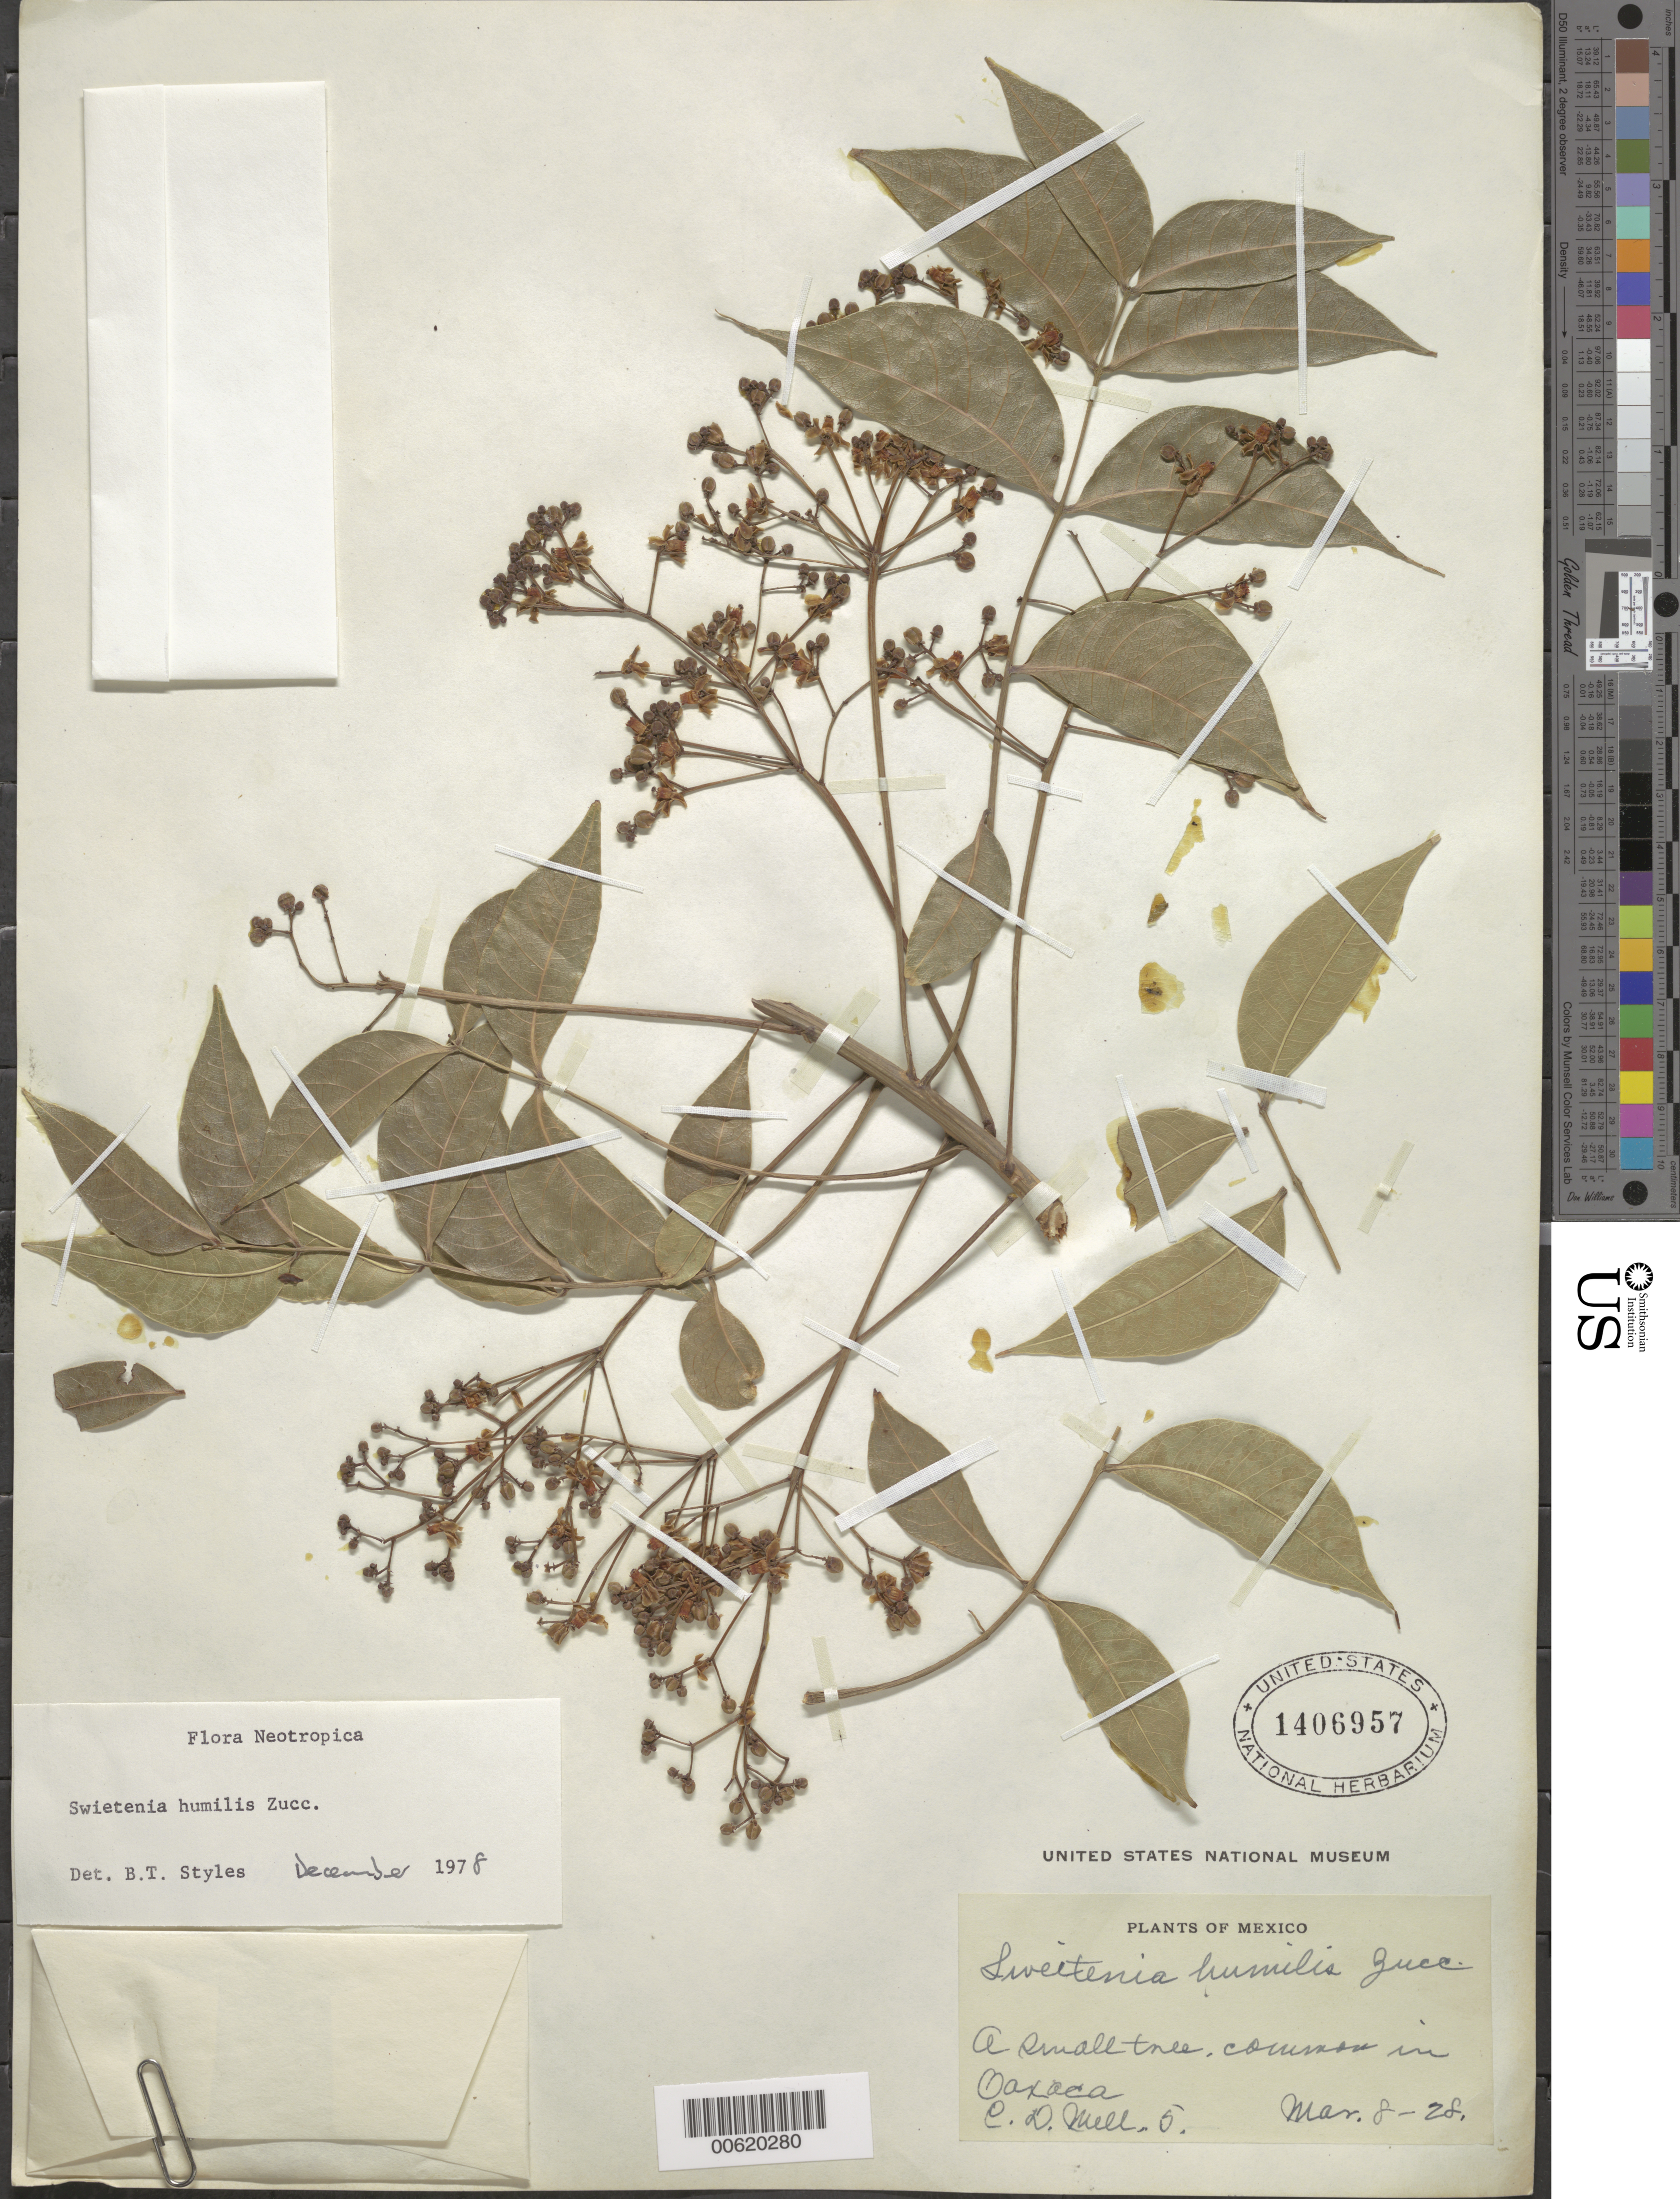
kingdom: Plantae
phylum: Tracheophyta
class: Magnoliopsida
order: Sapindales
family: Meliaceae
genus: Swietenia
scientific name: Swietenia humilis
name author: Zucc.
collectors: C. D. Mell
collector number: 5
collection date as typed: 08 Mar 1928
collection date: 1928-03-08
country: Mexico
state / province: Oaxaca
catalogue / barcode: US 1406957